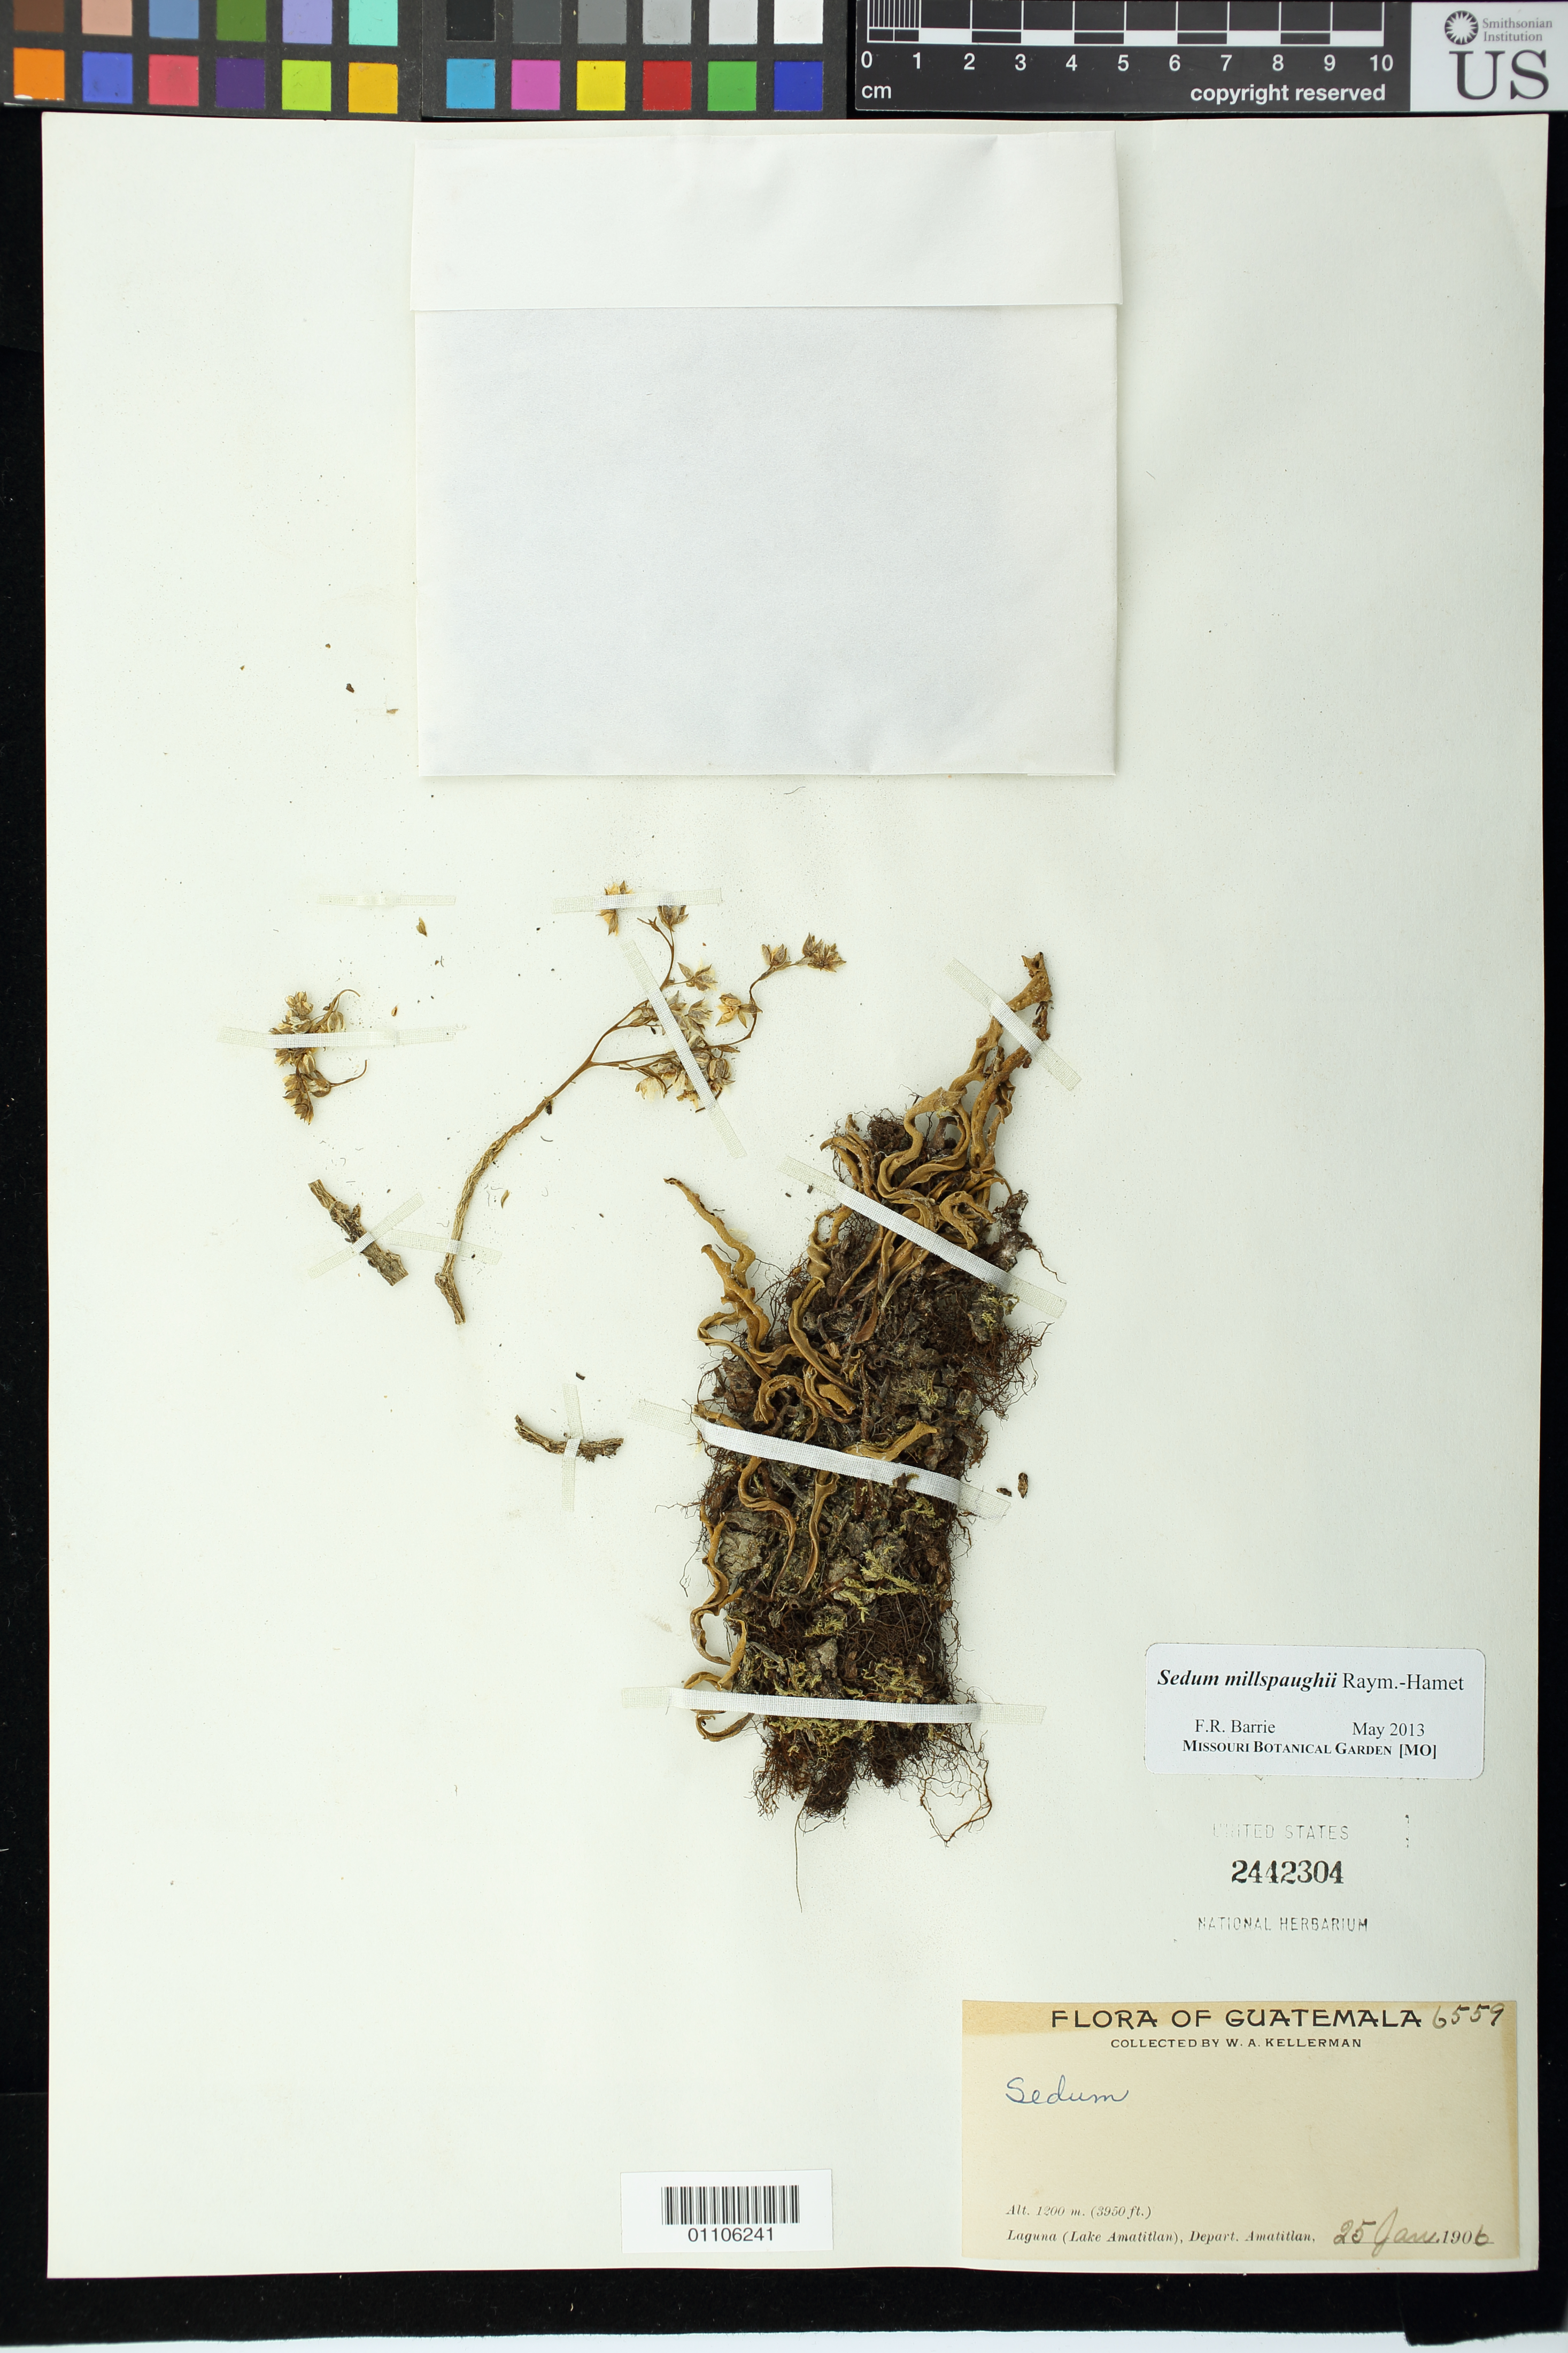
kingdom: Plantae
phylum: Tracheophyta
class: Magnoliopsida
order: Saxifragales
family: Crassulaceae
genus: Sedum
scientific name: Sedum millspaughii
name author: Raym.-Hamet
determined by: Barrie, F. R.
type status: Isotype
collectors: W. A. Kellerman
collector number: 6559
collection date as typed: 25 Jan 1906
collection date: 1906-01-25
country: Guatemala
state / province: Guatemala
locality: Laguna (Lake Amatitlán), Depart. Amaitlan, Alt. 1200 m. (3950 ft.)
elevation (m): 1200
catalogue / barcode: US 2442304